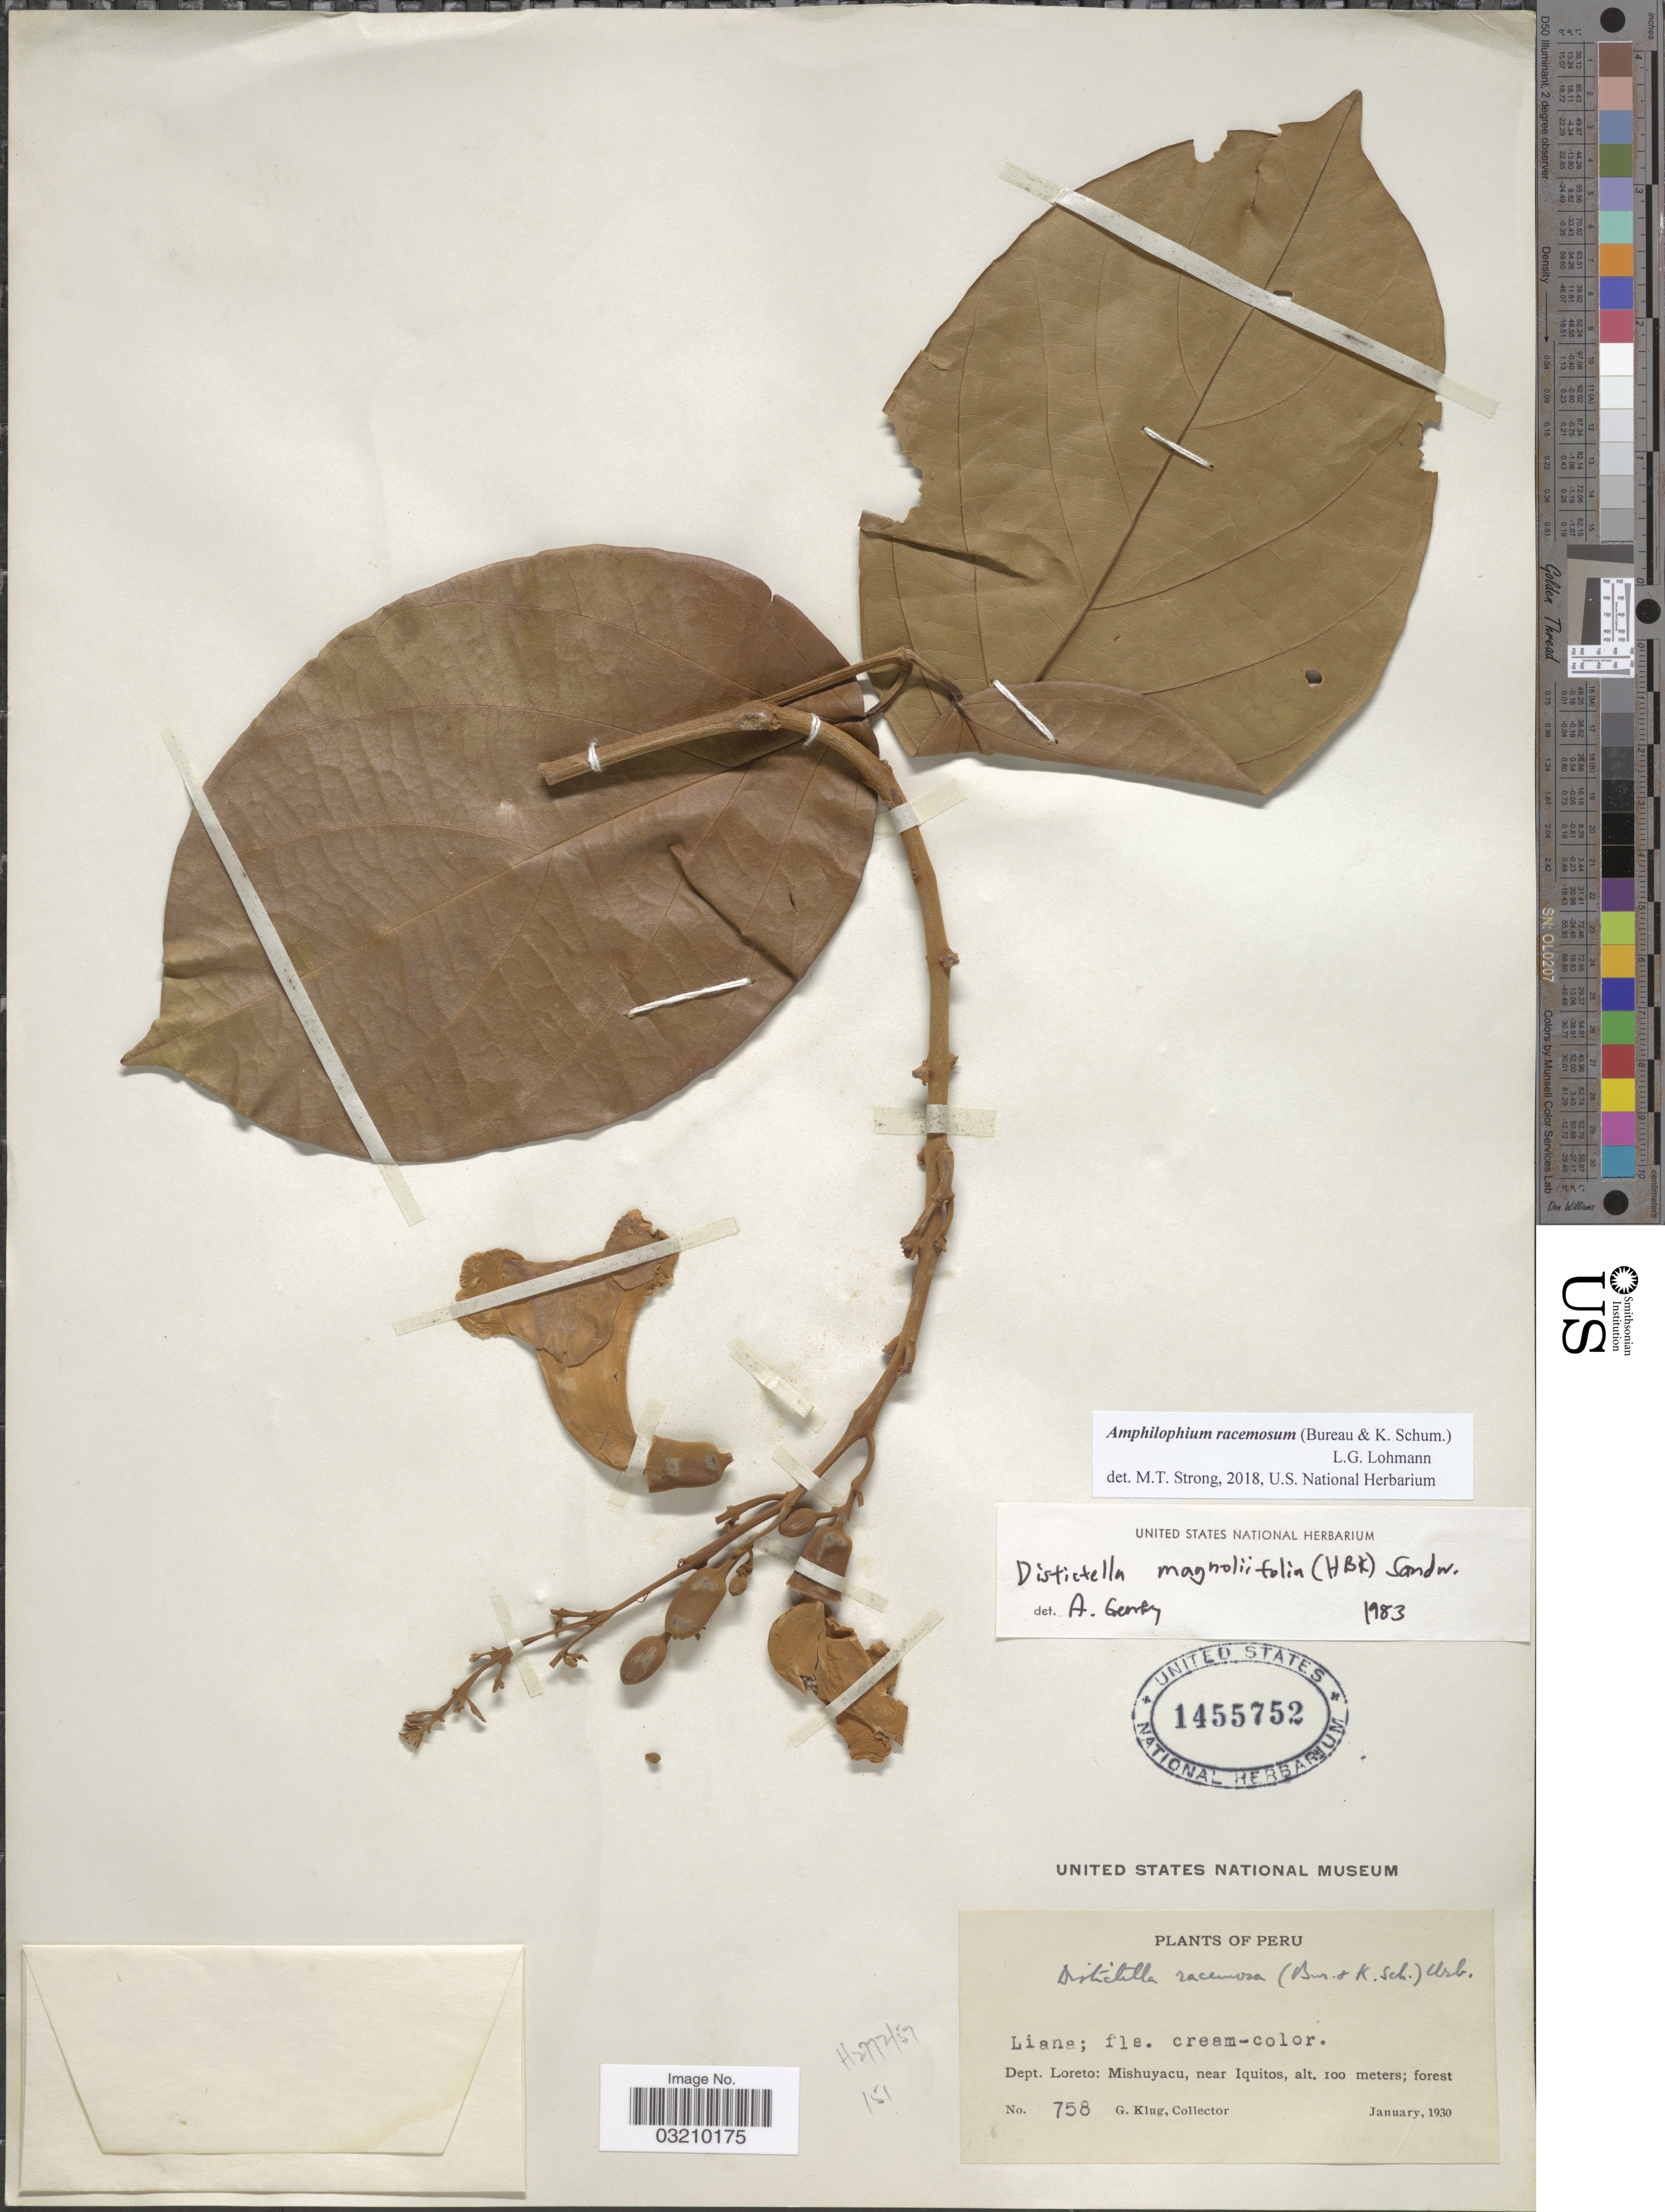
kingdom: Plantae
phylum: Tracheophyta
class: Magnoliopsida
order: Lamiales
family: Bignoniaceae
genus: Amphilophium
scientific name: Amphilophium racemosum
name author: (Bureau & K. Schum.) L.G. Lohmann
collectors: G. Klug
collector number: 758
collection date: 1930-01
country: Peru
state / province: Loreto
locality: Dept. Loreto: Mishuyacu, near Iquitos.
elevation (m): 100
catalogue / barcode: US 1455752